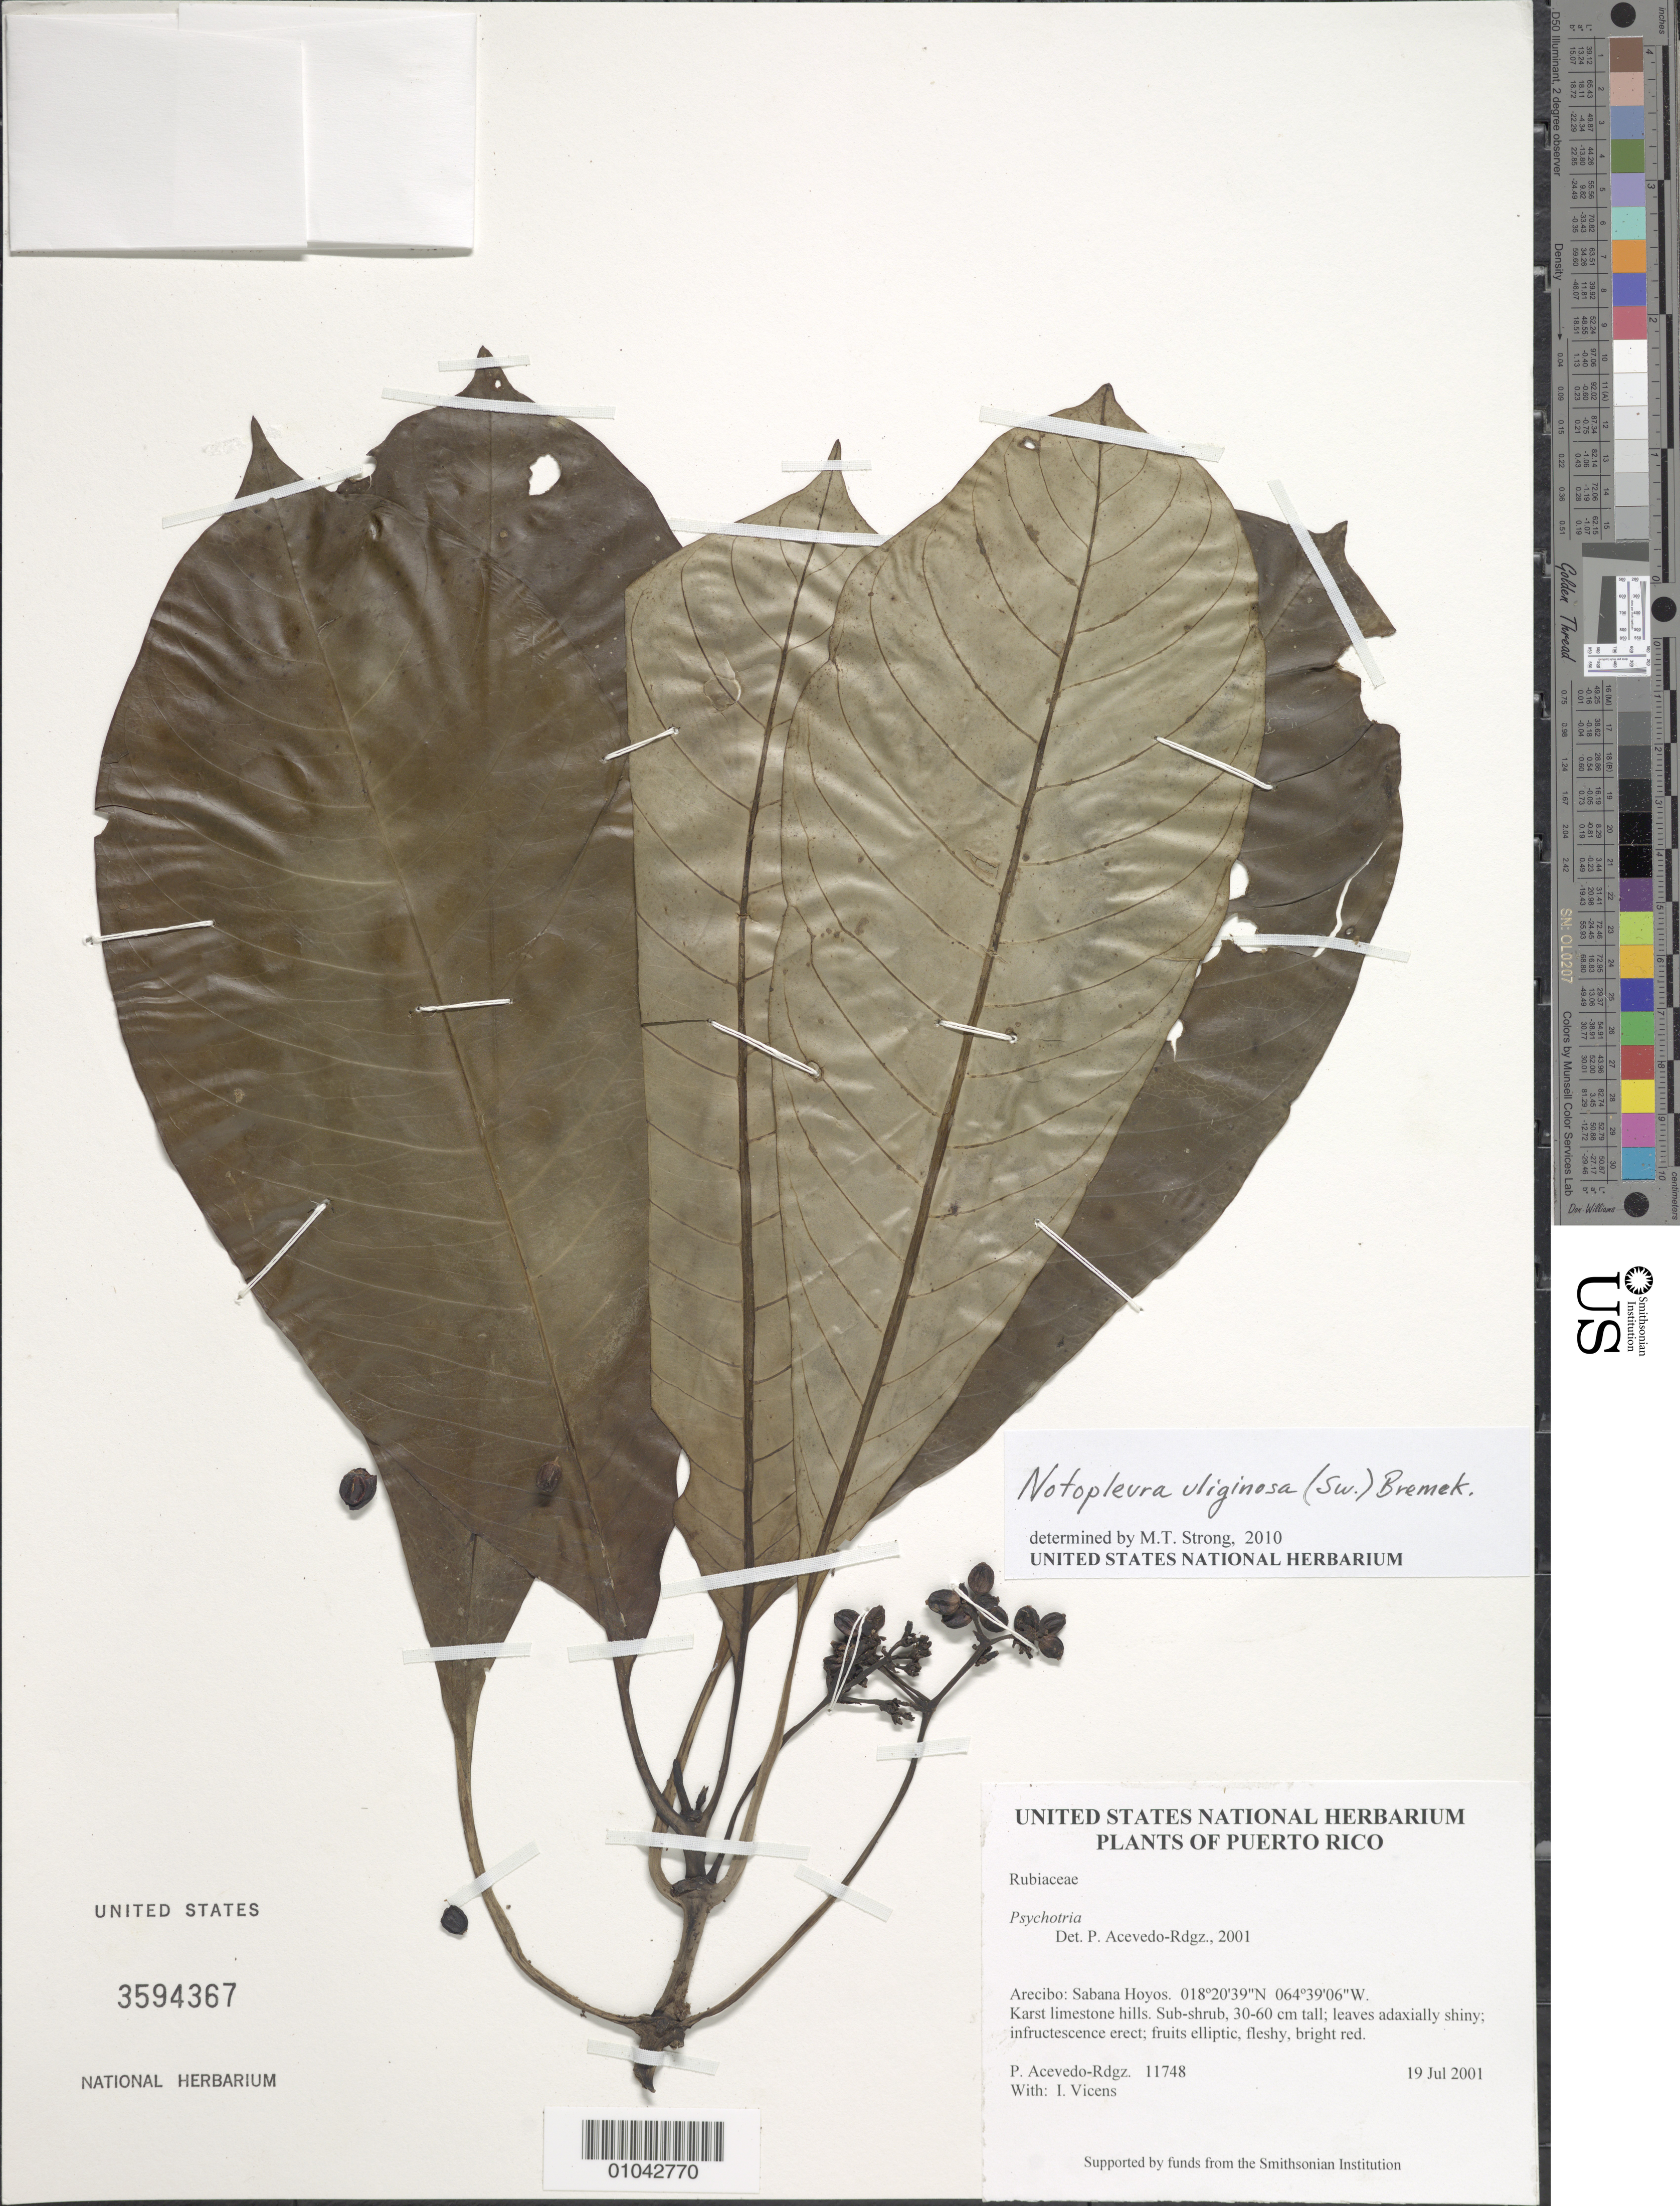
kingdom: Plantae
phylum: Tracheophyta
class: Magnoliopsida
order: Gentianales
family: Rubiaceae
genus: Notopleura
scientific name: Notopleura uliginosa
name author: (Sw.) Bremek.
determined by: Strong, M. T., (US), Smithsonian Institution - National Museum of Natural History (UNITED STATES)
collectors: P. Acevedo-Rodr. & I. Vicens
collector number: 11748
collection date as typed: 19 Jul 2001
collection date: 2001-07-19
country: Puerto Rico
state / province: Arecibo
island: Puerto Rico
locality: Arecibo: Sabana Hoyos.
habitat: Karst limestone hills.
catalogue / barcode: US 3594367